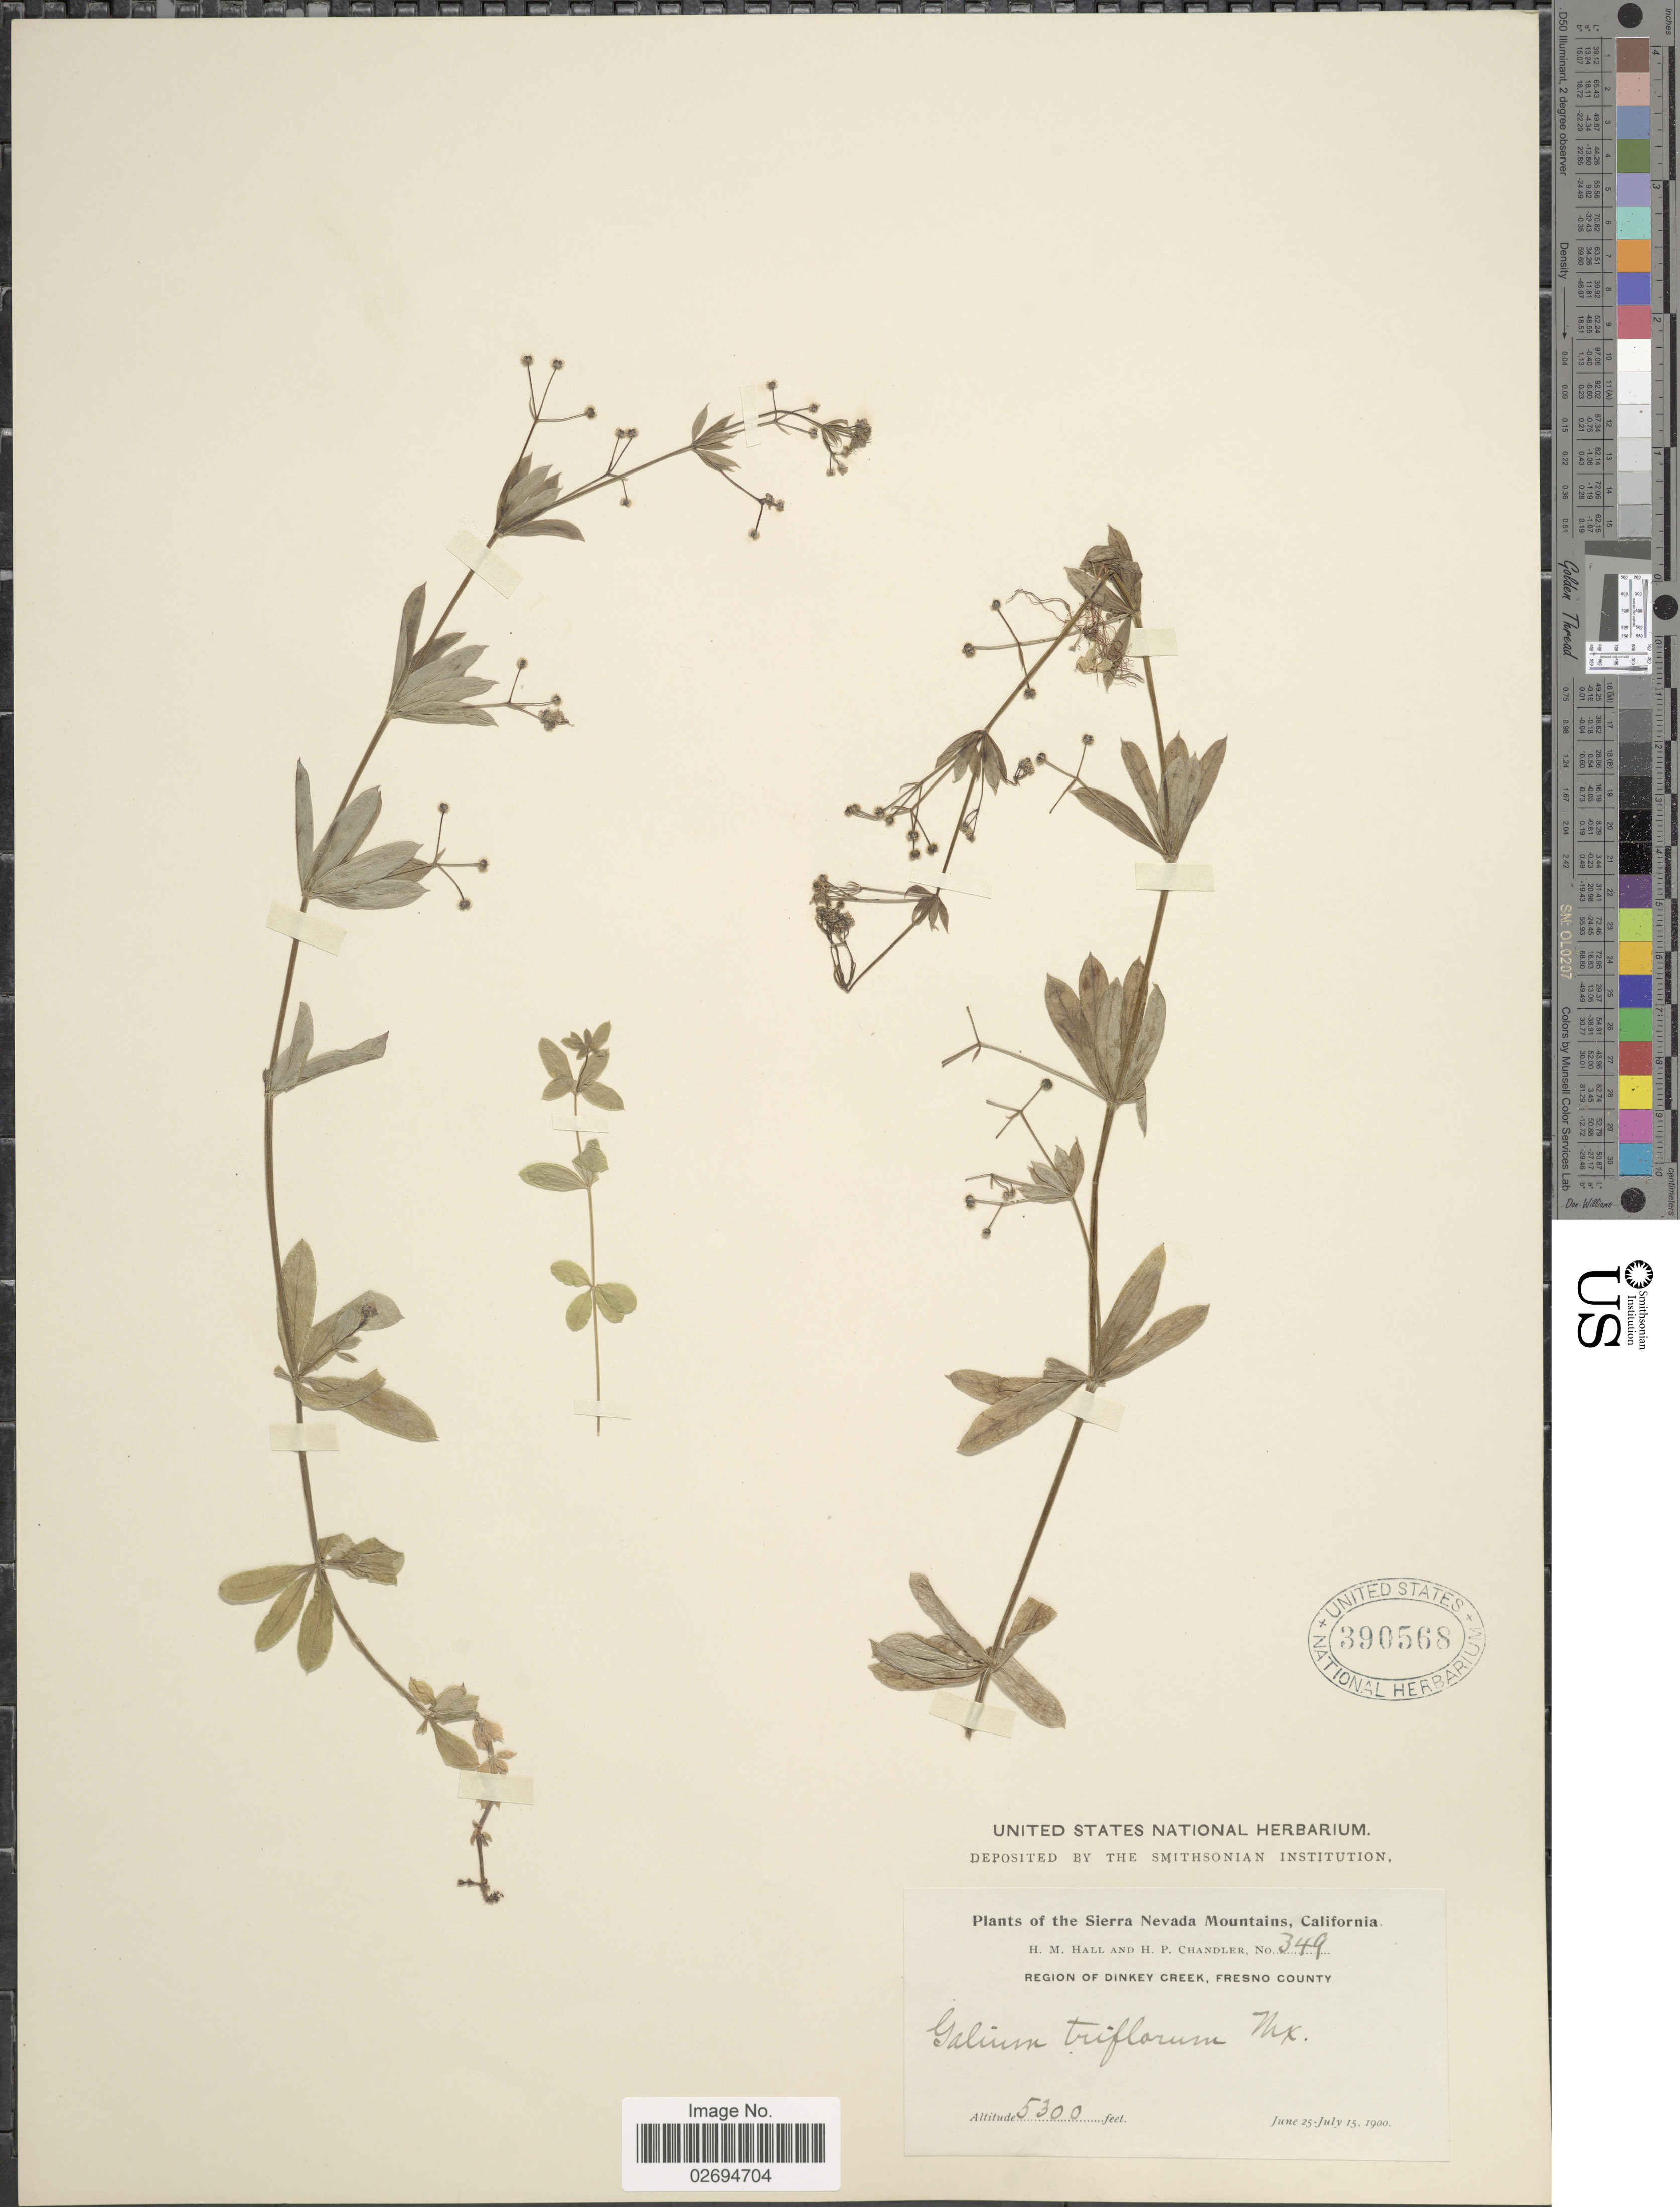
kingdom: Plantae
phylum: Tracheophyta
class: Magnoliopsida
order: Gentianales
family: Rubiaceae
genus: Galium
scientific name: Galium triflorum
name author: Michx.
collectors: H. M. Hall & H. Chandler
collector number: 349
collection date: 1900-06-25/1900-07-15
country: United States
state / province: California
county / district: Fresno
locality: The Sierra Nevada Mountains, Region of Dinkey Creek, Fresno County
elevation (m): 1615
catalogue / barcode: US 390568